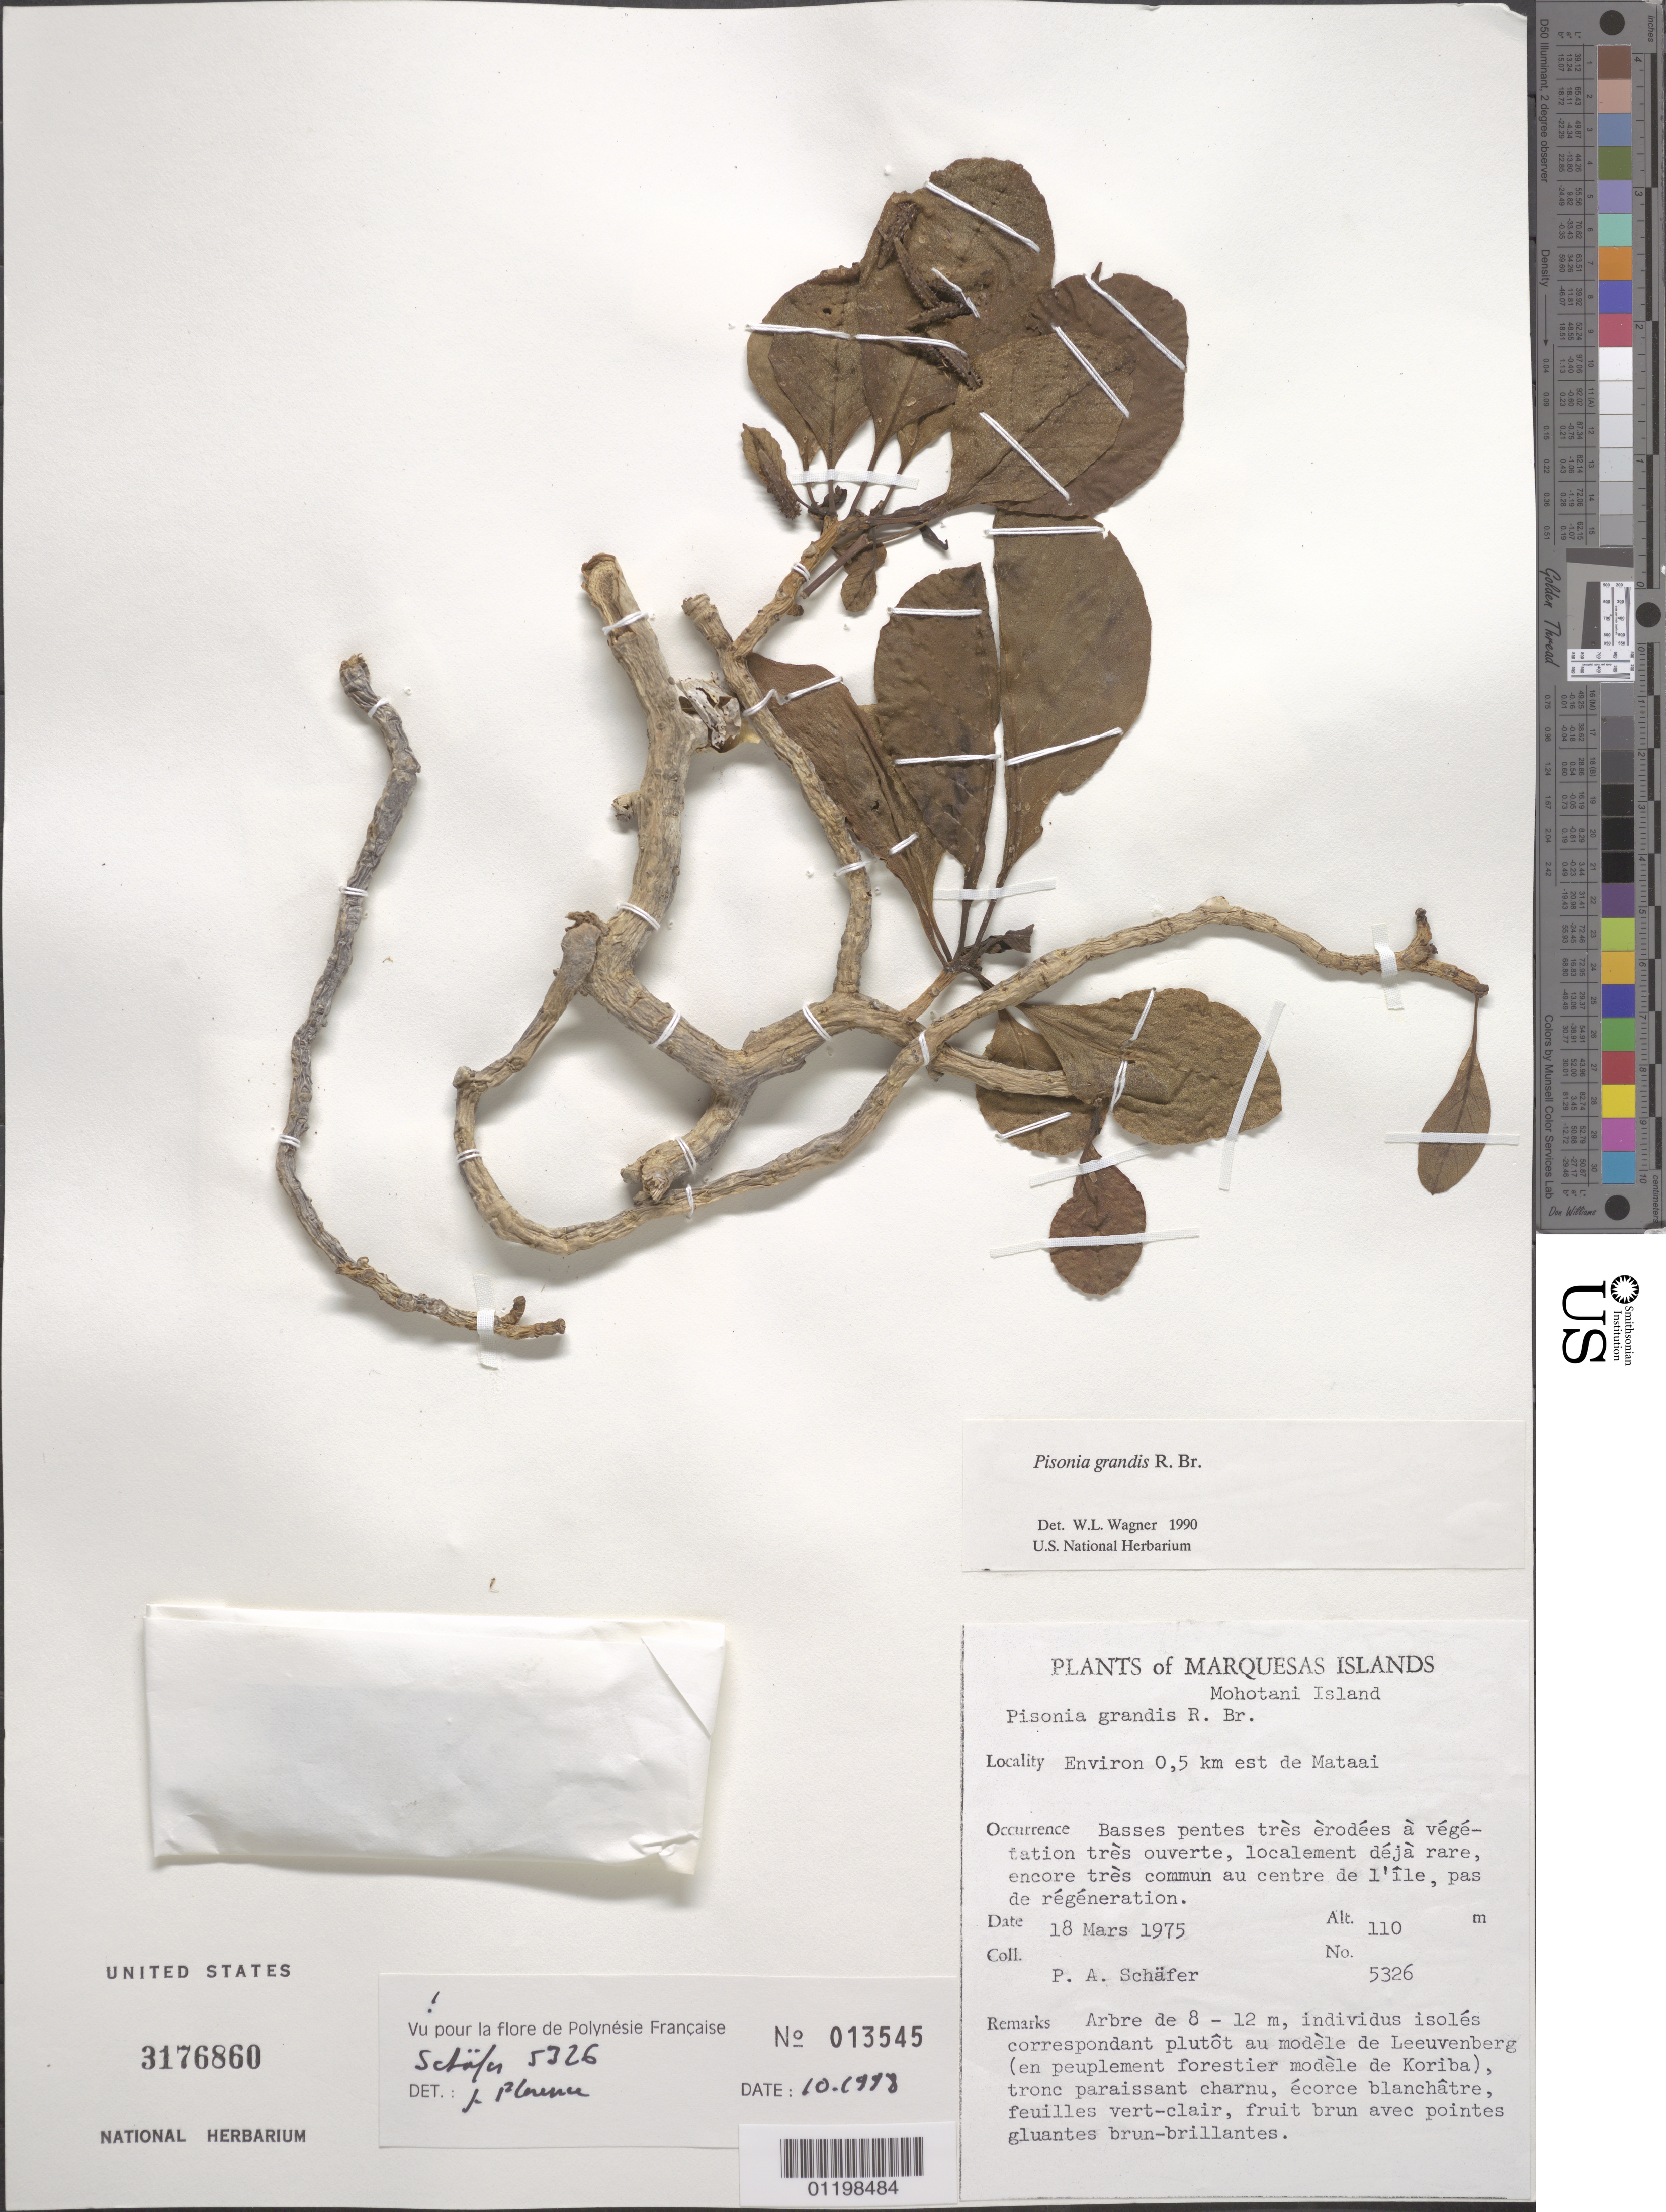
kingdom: Plantae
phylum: Tracheophyta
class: Magnoliopsida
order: Caryophyllales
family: Nyctaginaceae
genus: Pisonia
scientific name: Pisonia grandis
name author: R. Br.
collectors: P. A. Schäfer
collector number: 5326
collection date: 1975-03-18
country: French Polynesia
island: Mohotani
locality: environ 0.5 km E de Mataai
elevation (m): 110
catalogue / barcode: US 3176860